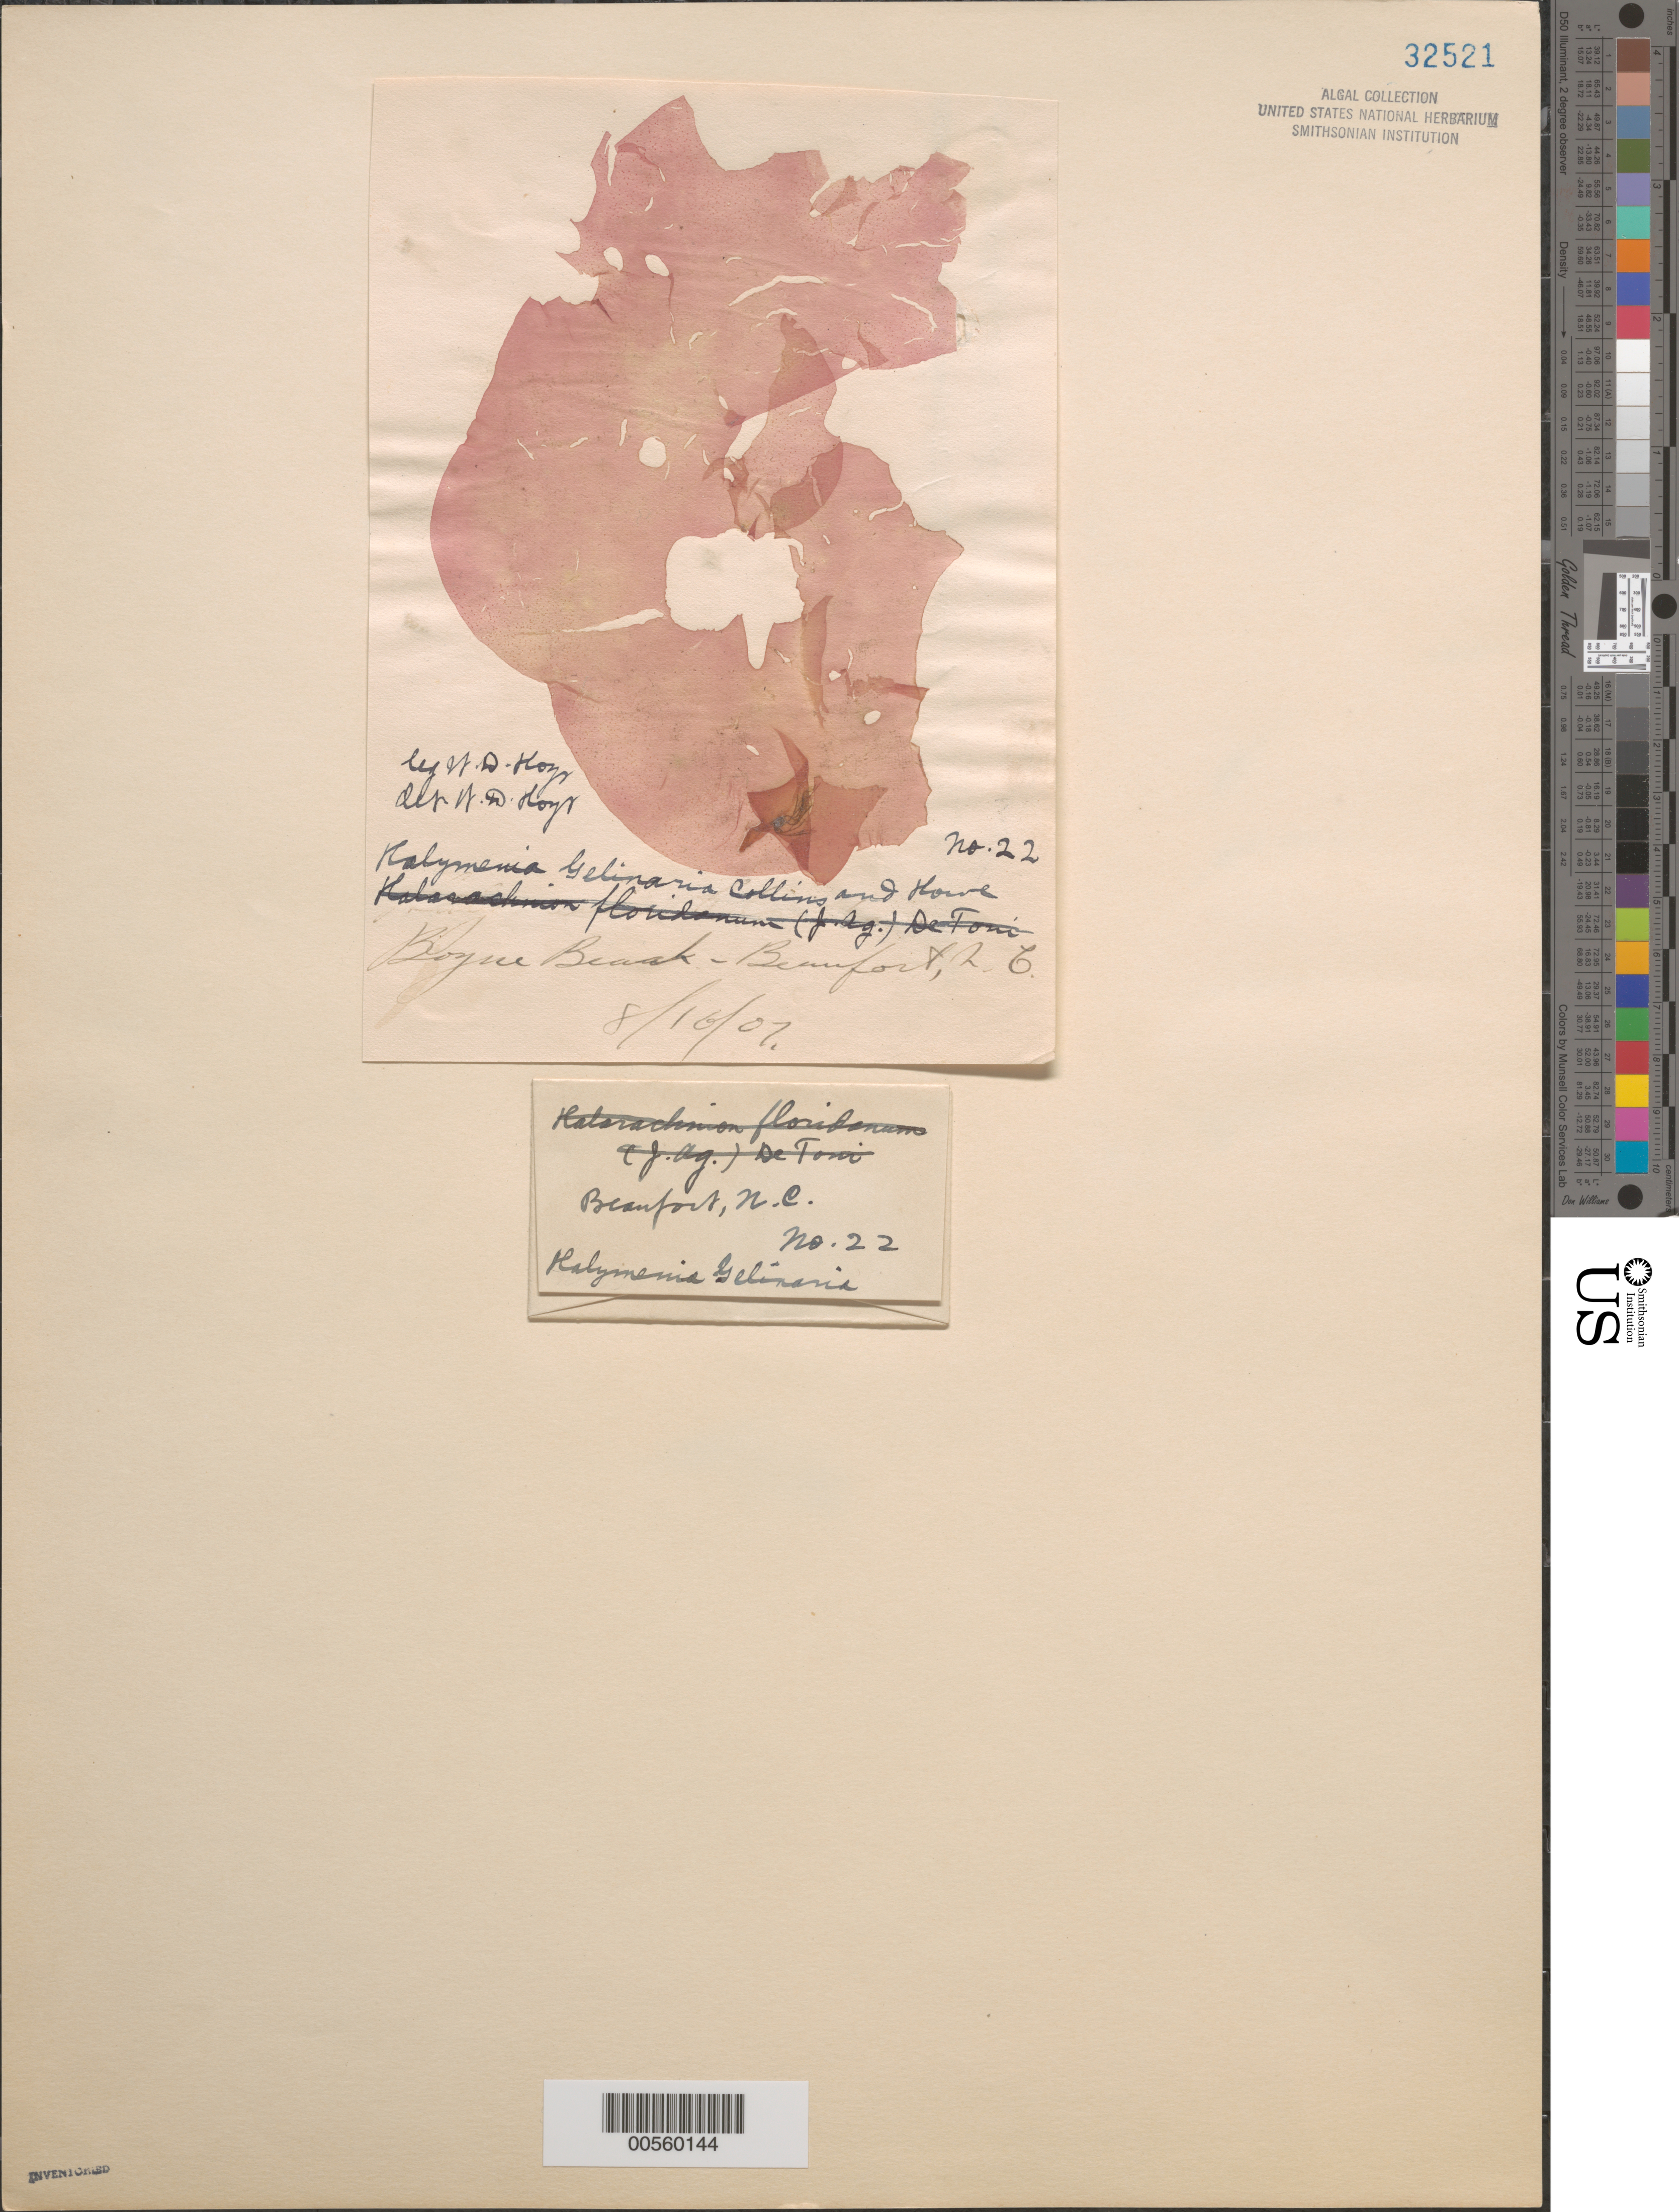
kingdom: Plantae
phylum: Rhodophyta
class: Florideophyceae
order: Halymeniales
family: Halymeniaceae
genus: Halymenia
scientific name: Halymenia floridana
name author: J. Agardh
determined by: Algae name updating Project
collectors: W. D. Hoyt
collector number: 22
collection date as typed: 16 Aug 1907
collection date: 1907-08-16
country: United States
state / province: North Carolina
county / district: Carteret County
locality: Beaufort, Bogue Beach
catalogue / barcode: US 32521